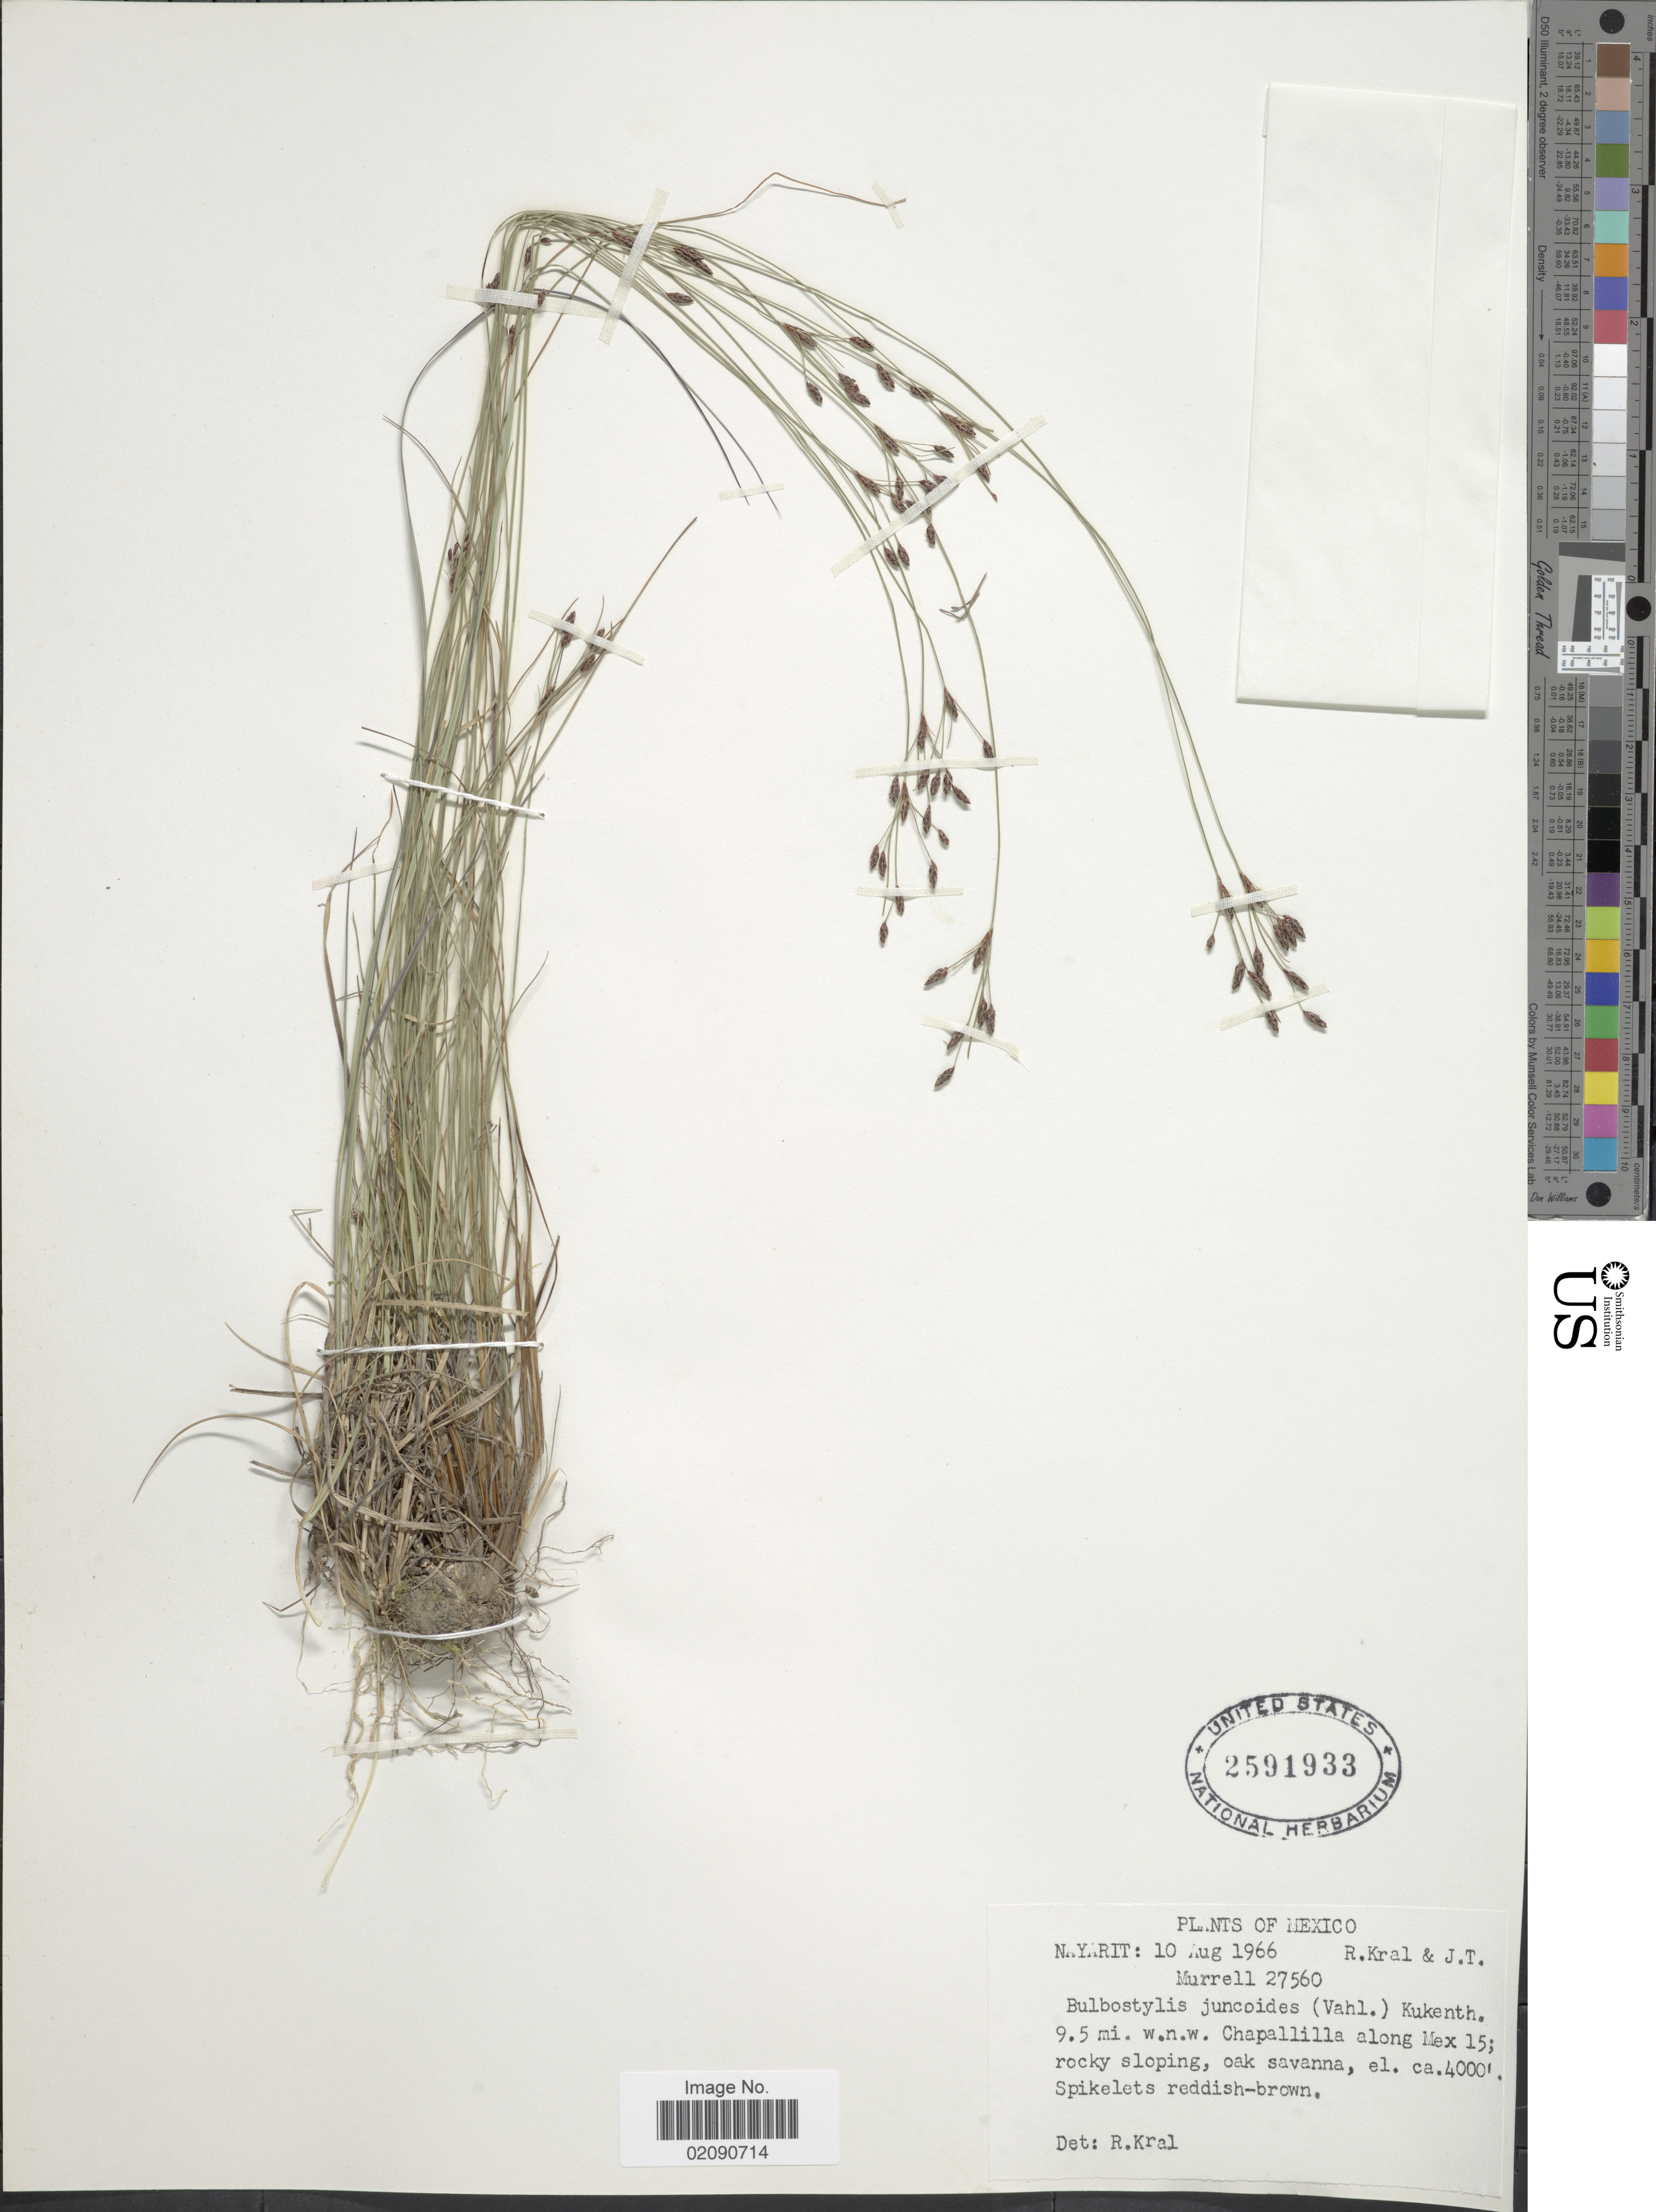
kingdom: Plantae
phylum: Tracheophyta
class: Liliopsida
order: Poales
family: Cyperaceae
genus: Bulbostylis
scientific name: Bulbostylis juncoides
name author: (Vahl) Kük. ex Herter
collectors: R. Kral & J. Murrell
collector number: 27560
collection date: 1966-08-10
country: Mexico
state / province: Nayarit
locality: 9.5 mi. w.n.w. Chapallilla along Mex 15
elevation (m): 1219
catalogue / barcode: US 2591933